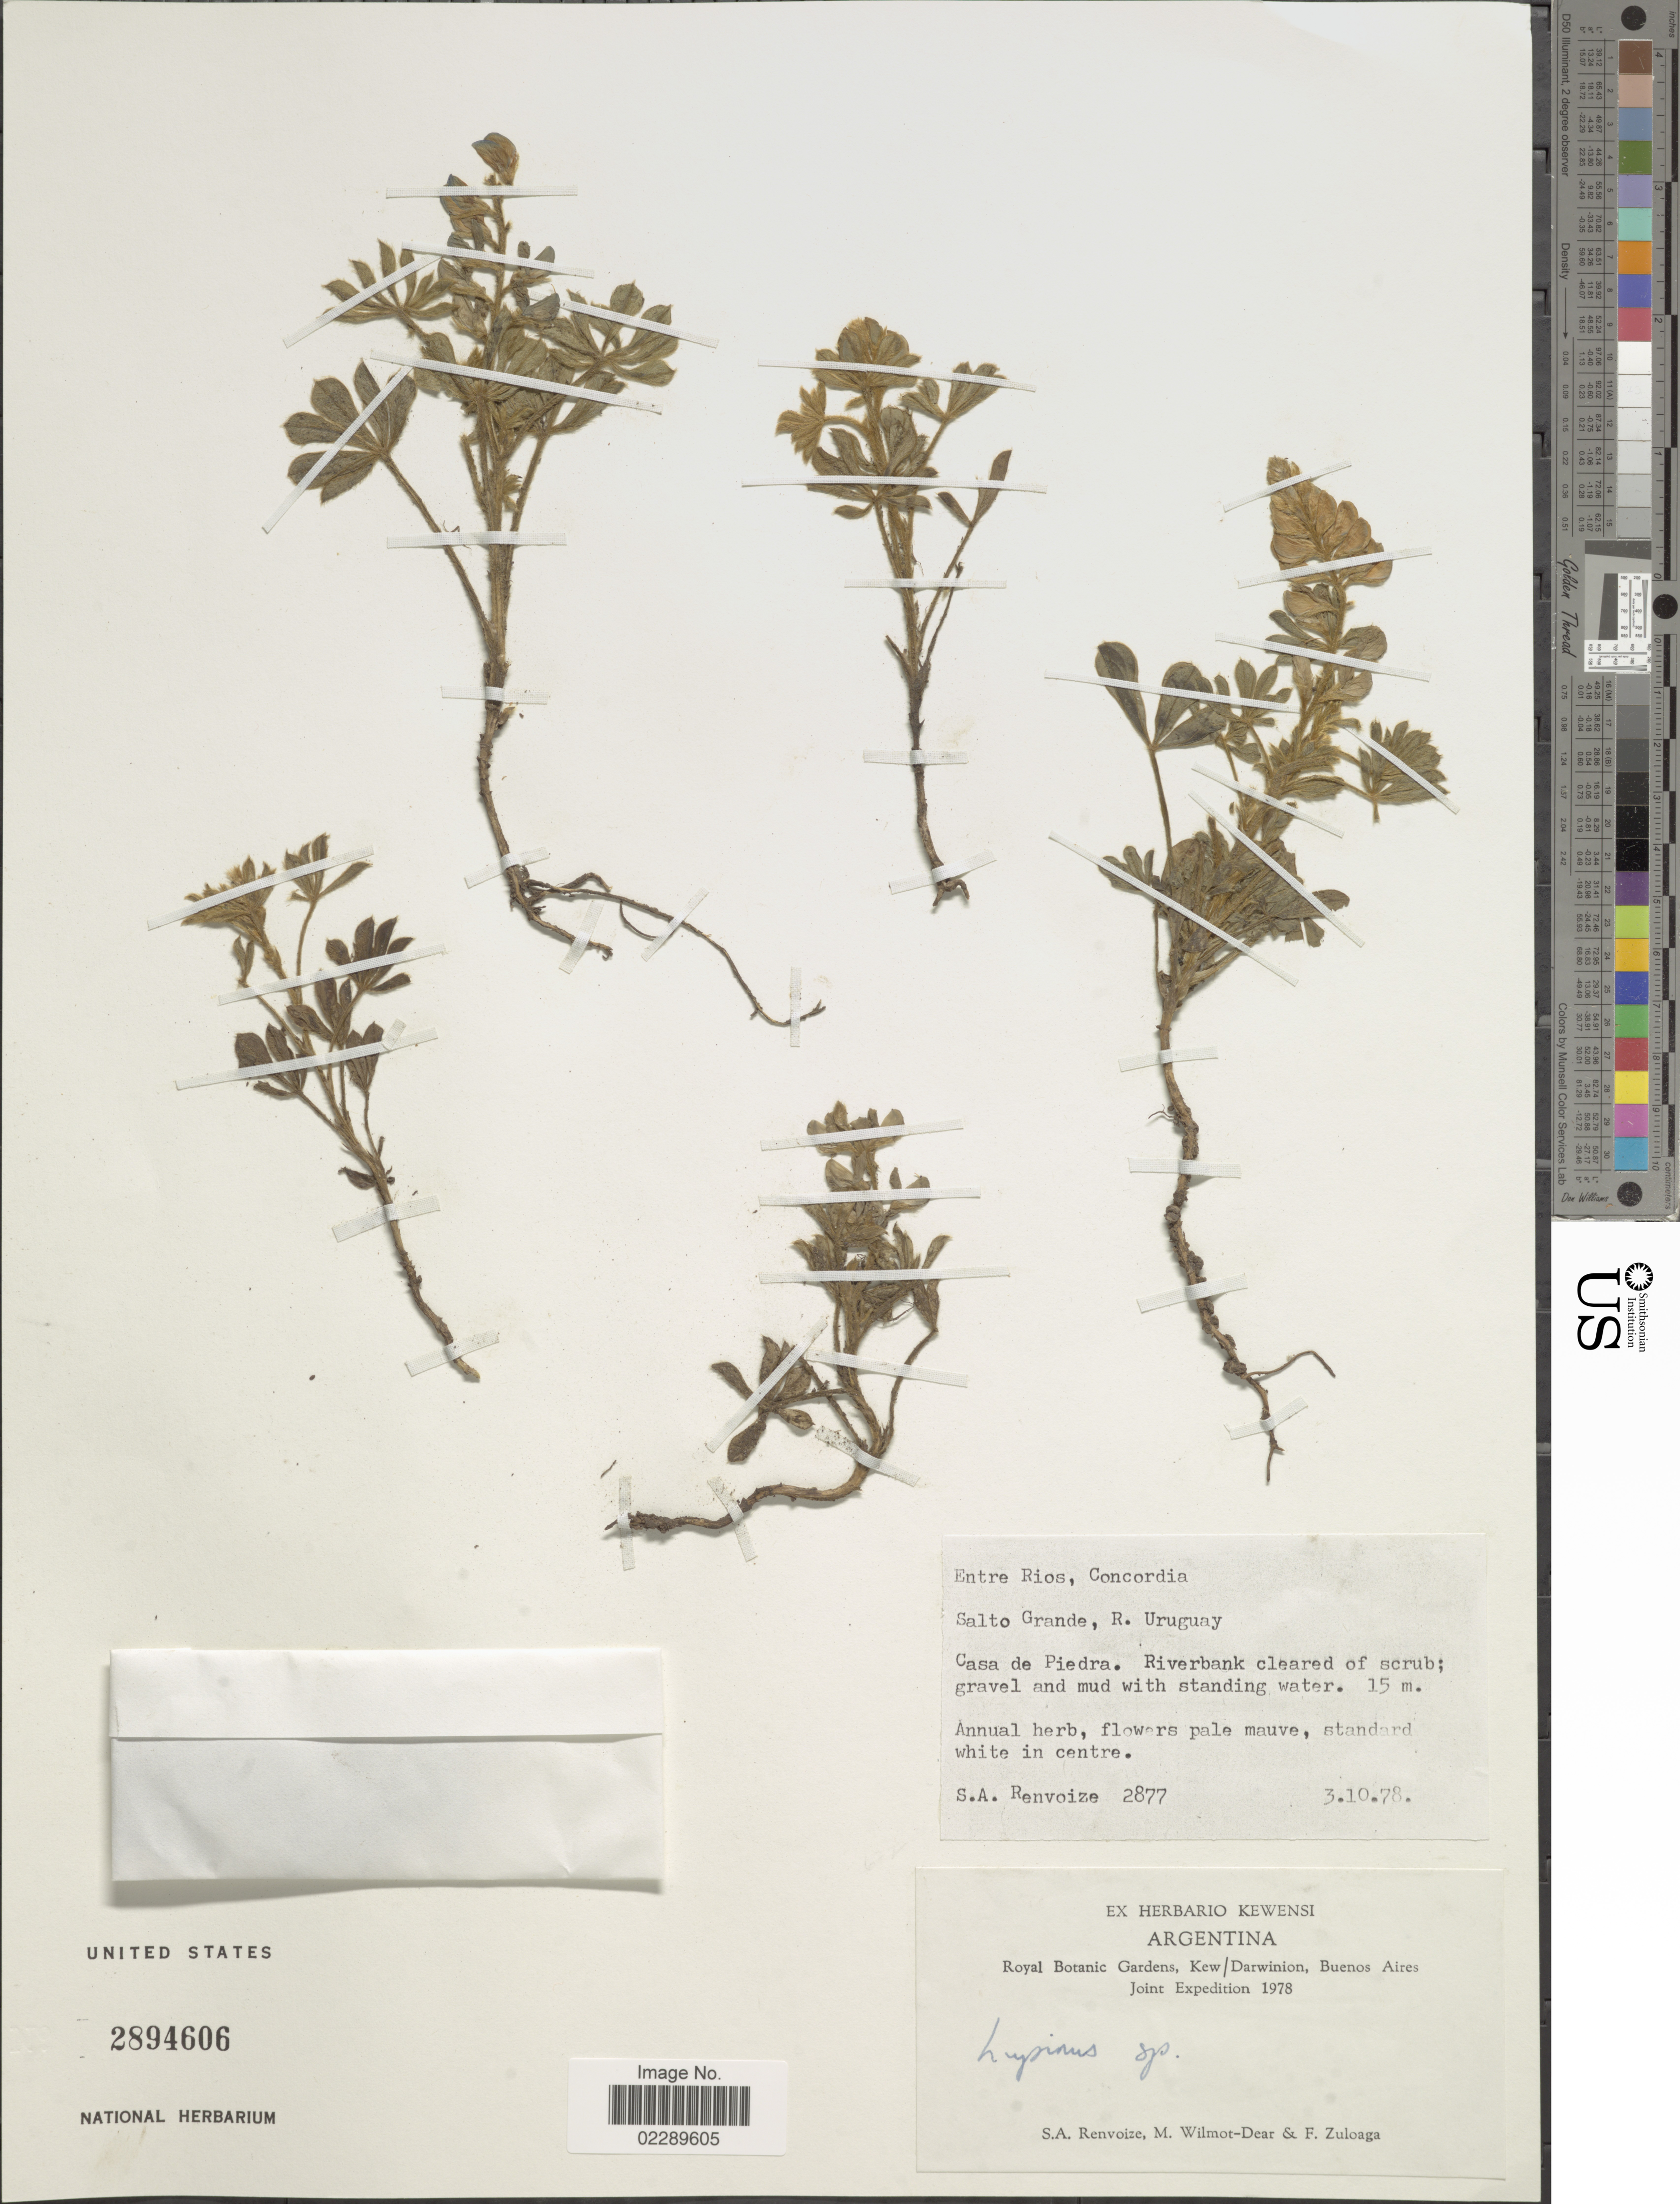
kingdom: Plantae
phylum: Tracheophyta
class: Magnoliopsida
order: Fabales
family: Fabaceae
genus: Lupinus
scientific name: Lupinus sp.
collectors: S. A. Renvoize, M. Wilmot-Dear & F. Zuloaga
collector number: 2877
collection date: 1978-10-03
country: Argentina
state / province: Entre Rios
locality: Entre Rios, Concordia. Salto Grande, R. Uruguay. Casa de Piedra. Riverbank cleared of scrub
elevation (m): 15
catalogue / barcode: US 2894606